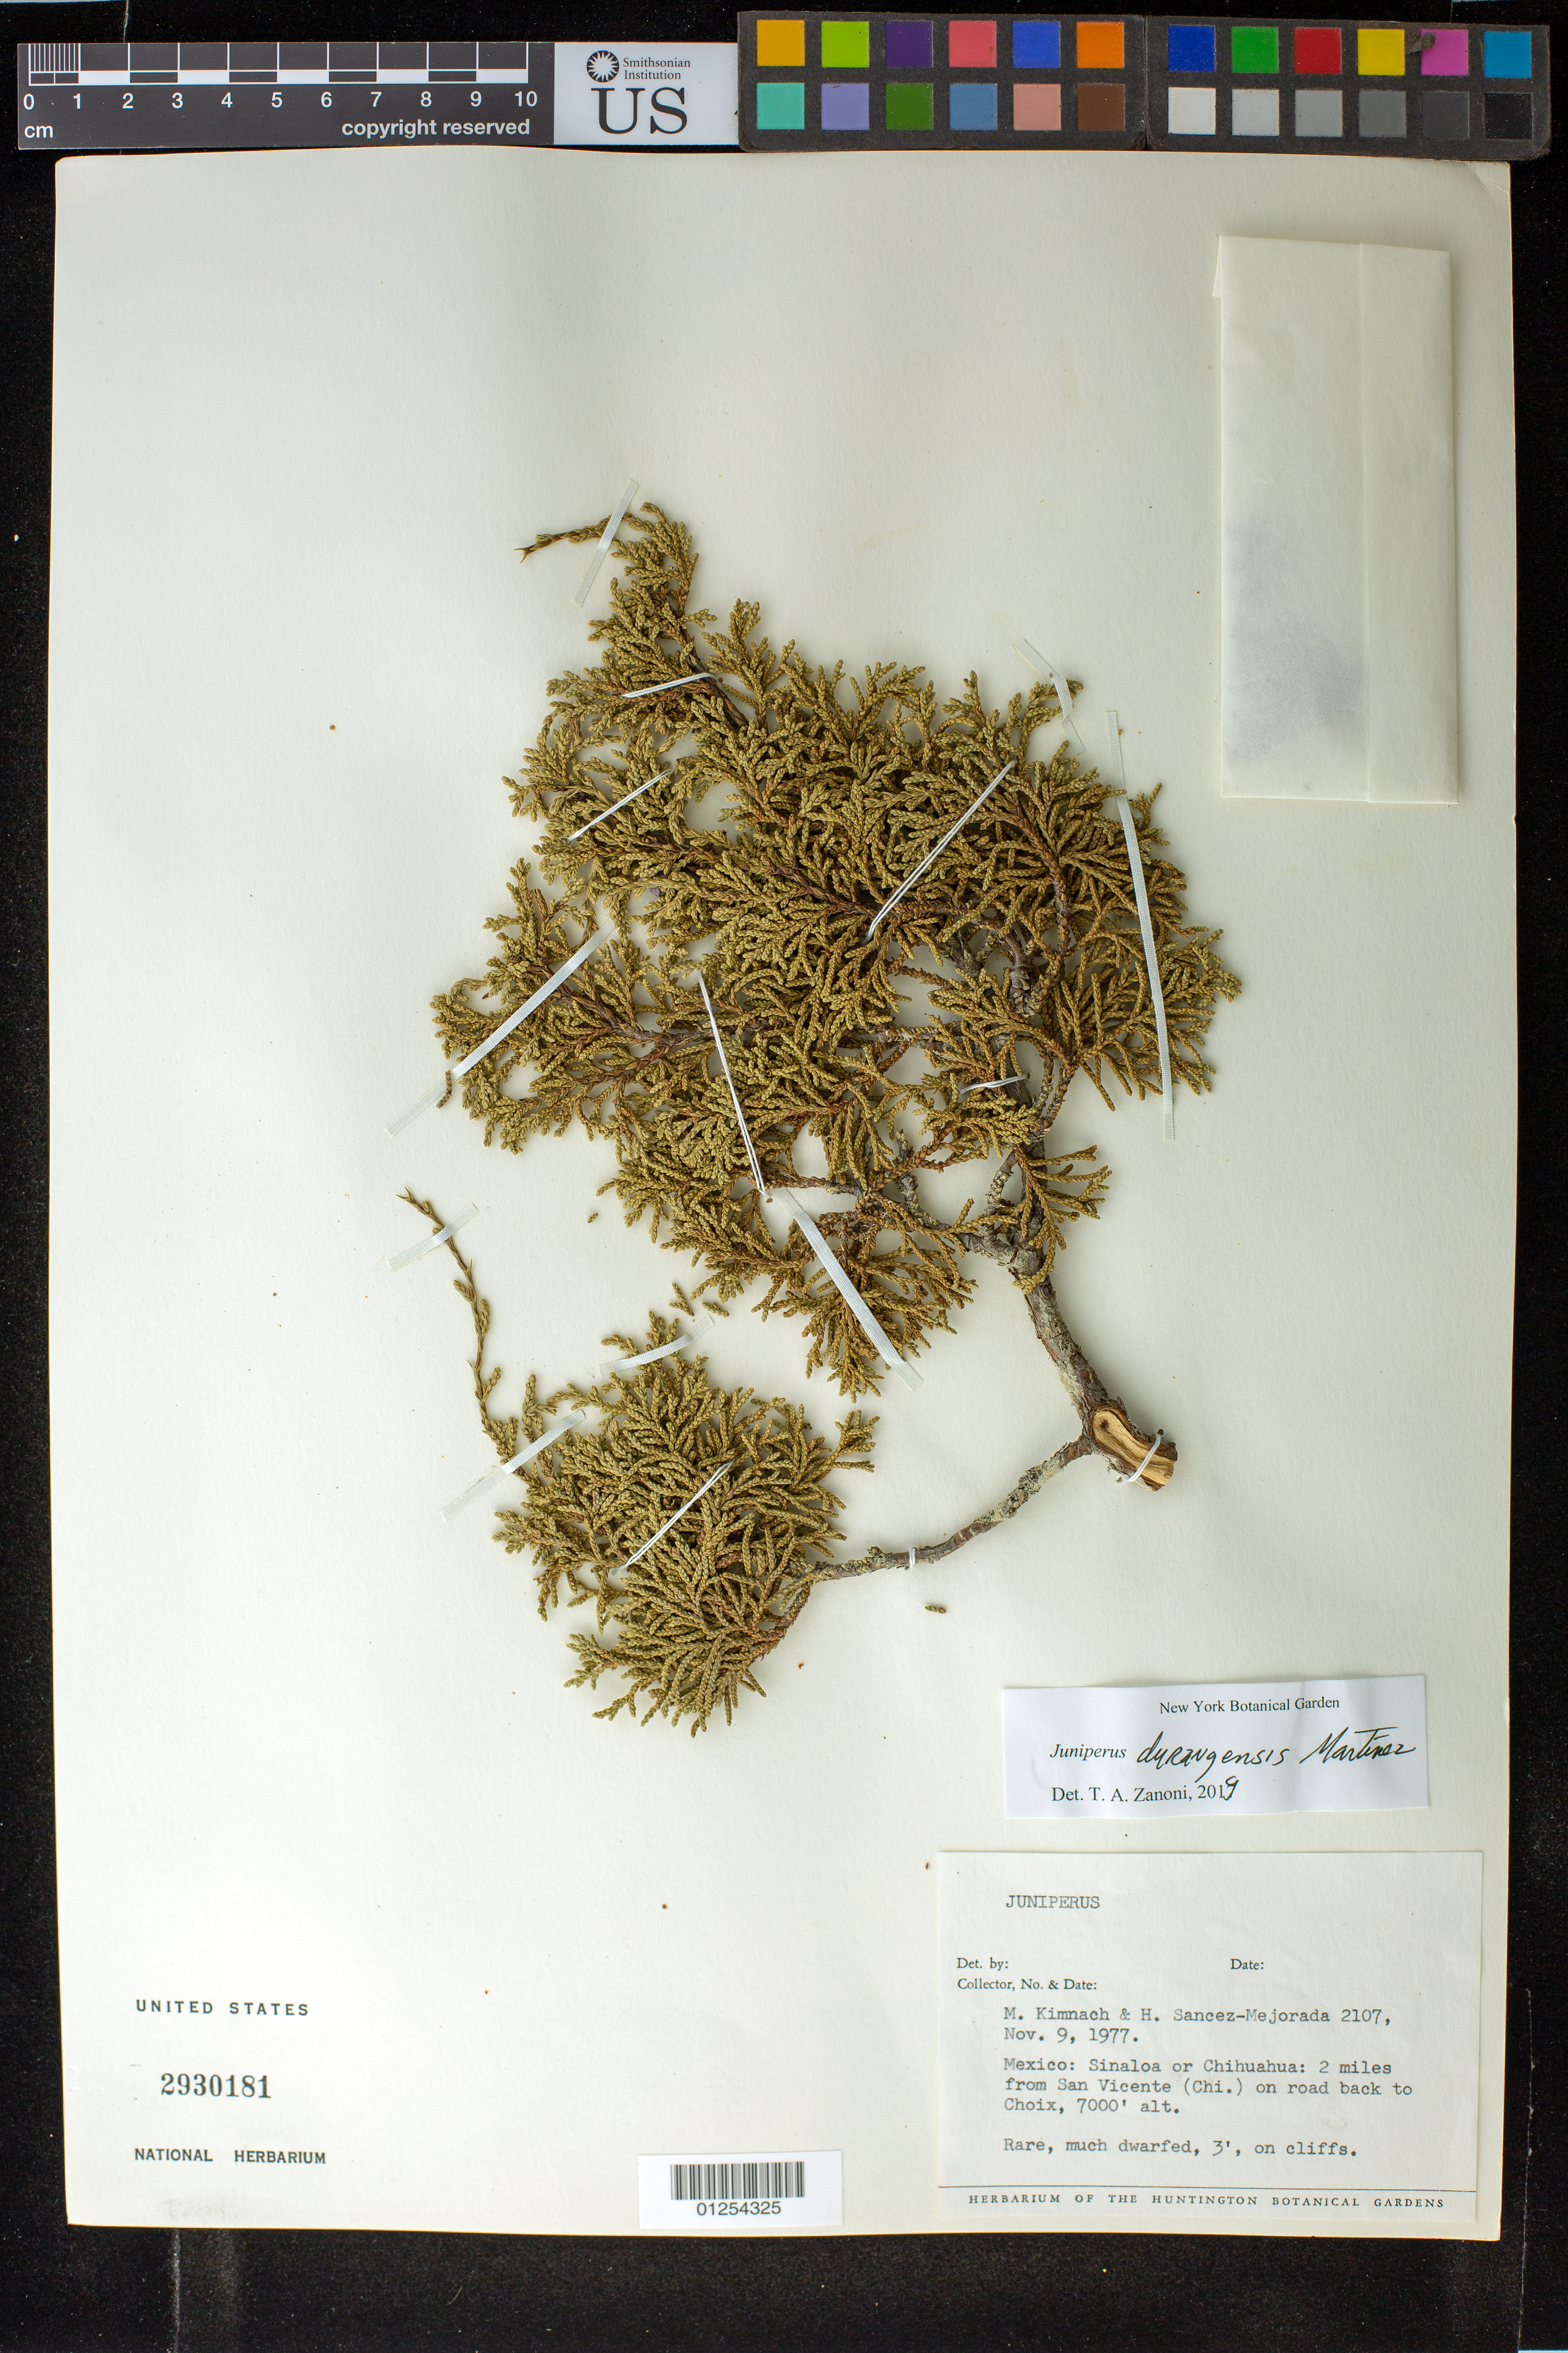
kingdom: Plantae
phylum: Tracheophyta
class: Pinopsida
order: Pinales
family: Cupressaceae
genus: Juniperus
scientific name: Juniperus durangensis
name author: Martínez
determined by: Zanoni, T. A., (NY), New York Botanical Garden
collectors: M. W. Kimnach & H. Sánchez-Mejorada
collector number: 2107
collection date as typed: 09 Nov 1977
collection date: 1977-11-09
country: Mexico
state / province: Chihuahua / Sinaloa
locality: Sinaloa or Chihuahua: 2 miles from San Vicente (Chih.), on way back to Choix.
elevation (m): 2134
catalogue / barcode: US 2930181